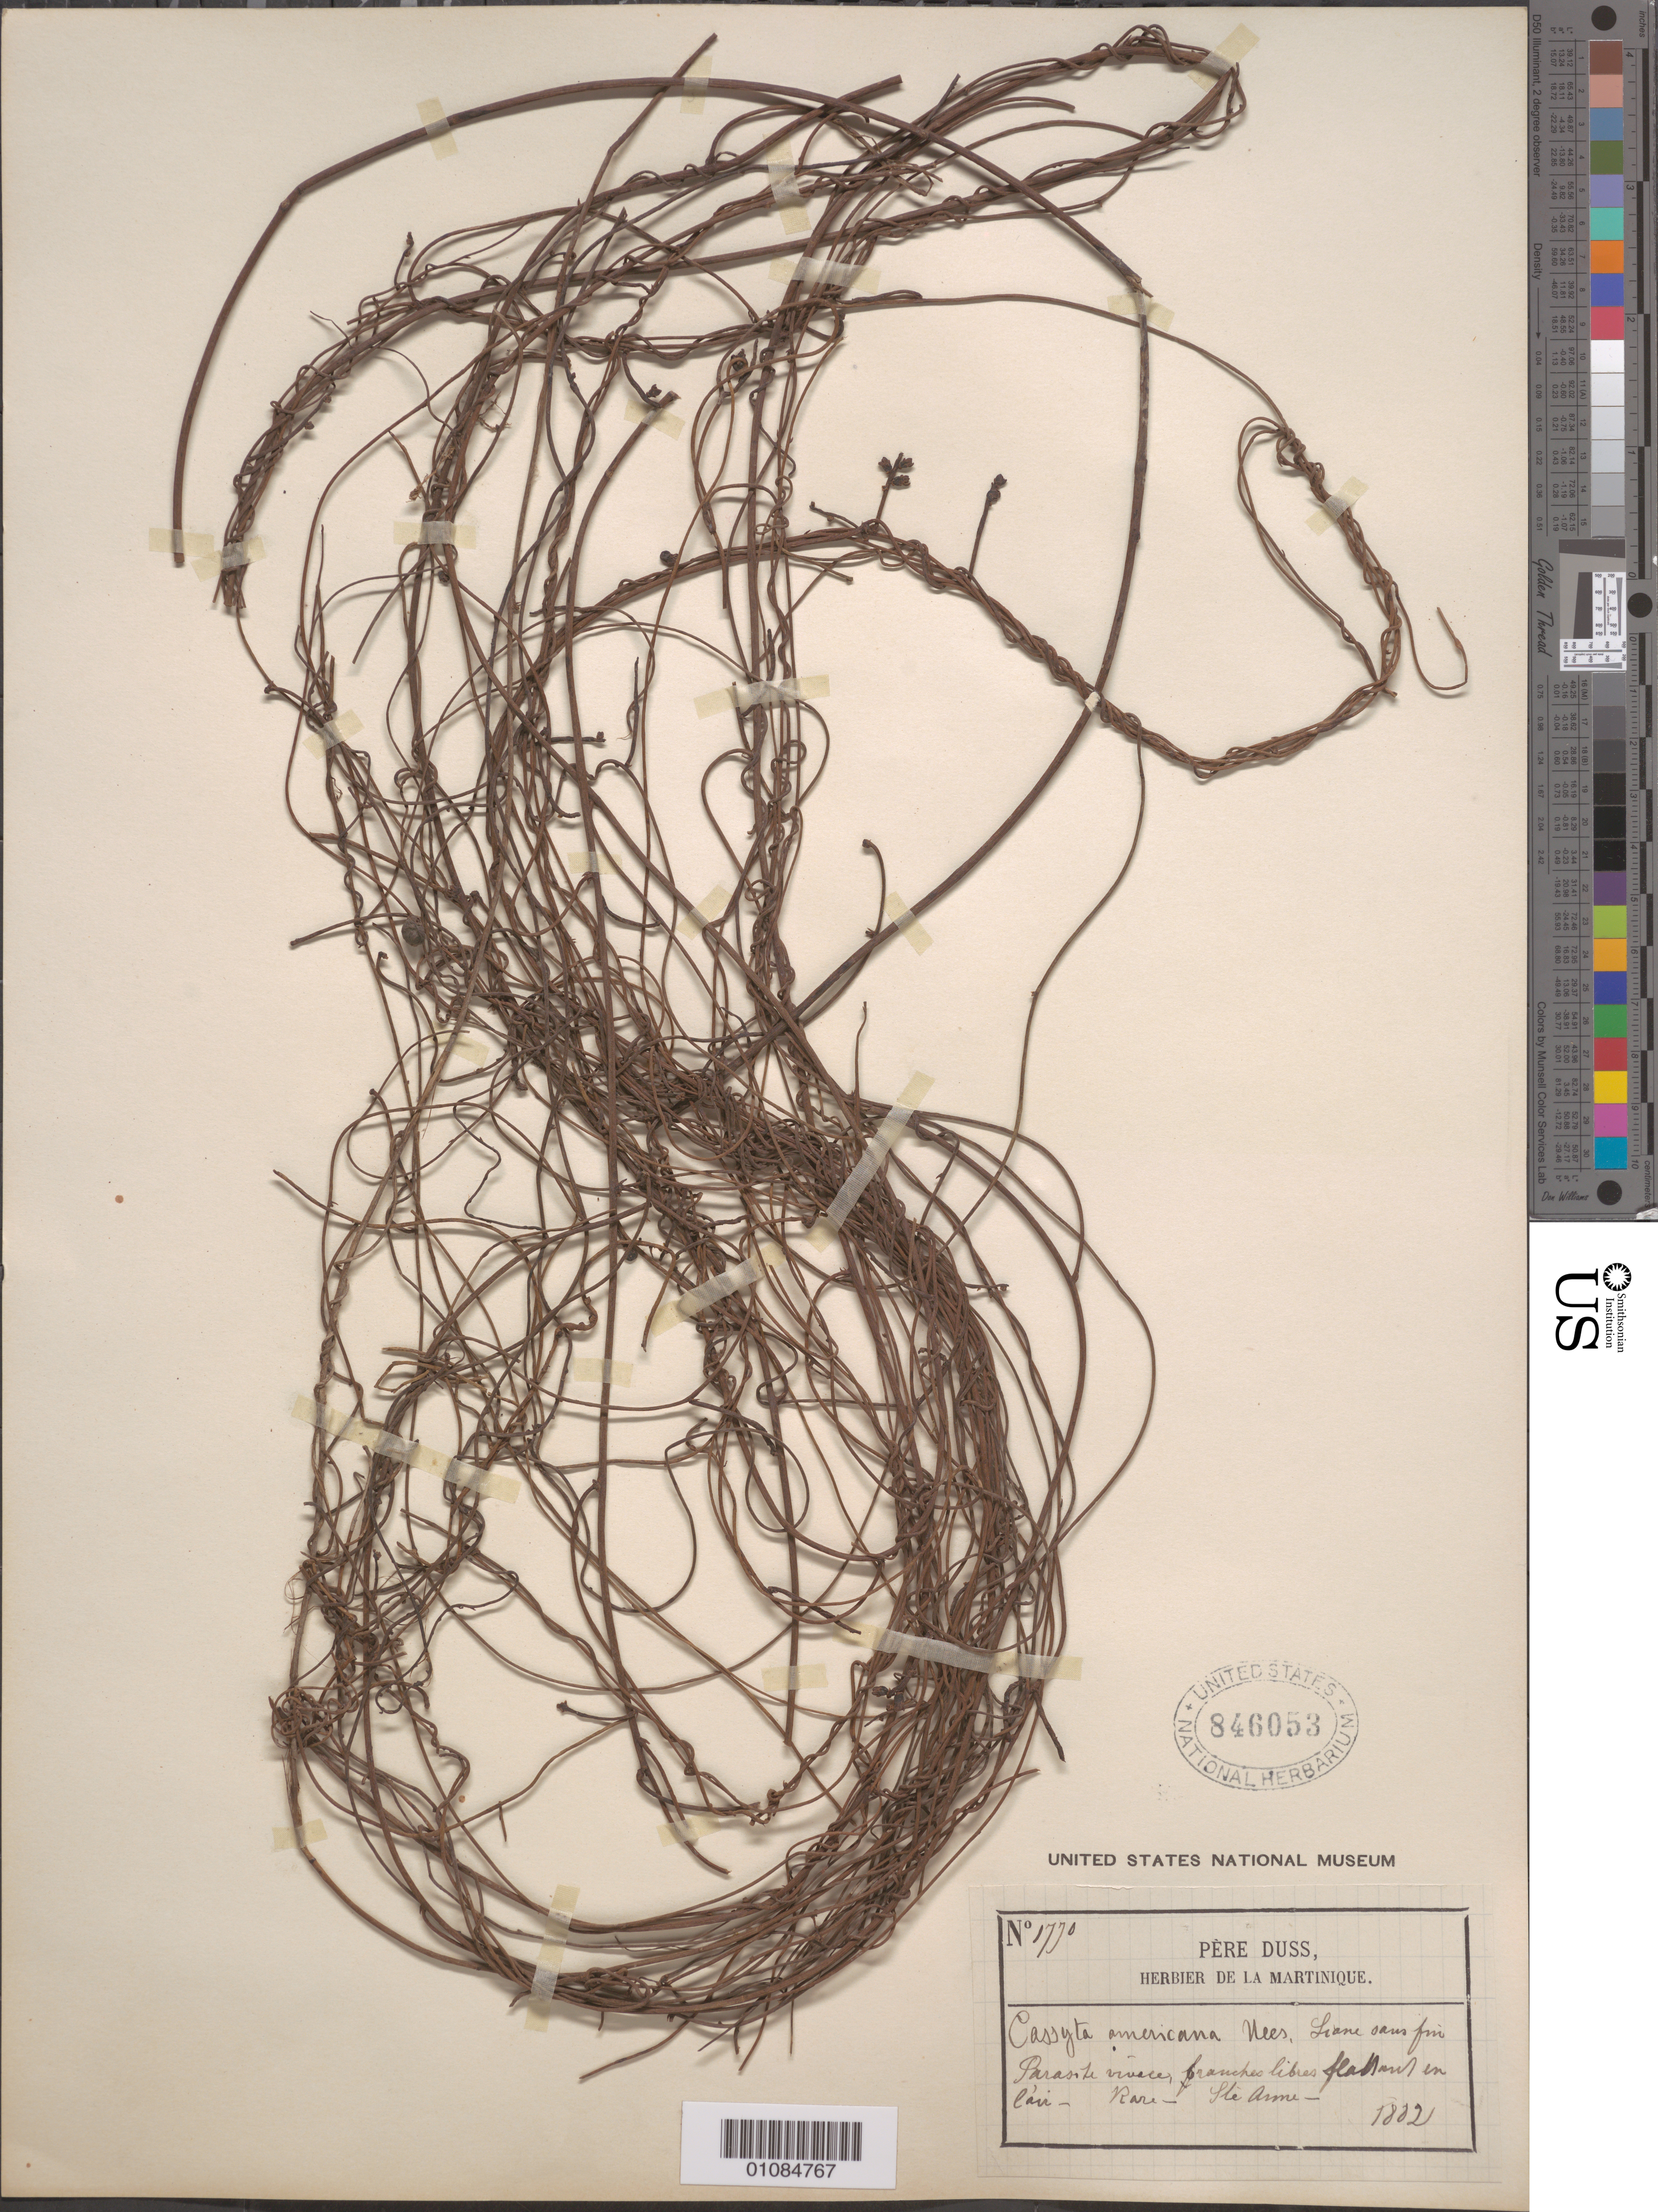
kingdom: Plantae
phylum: Tracheophyta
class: Magnoliopsida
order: Laurales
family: Lauraceae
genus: Cassytha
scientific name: Cassytha filiformis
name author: L.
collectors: Père Duss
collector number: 1770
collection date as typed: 1882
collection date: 1882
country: Martinique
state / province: Le Marin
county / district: Sainte-Anne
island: Martinique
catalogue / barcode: US 846053